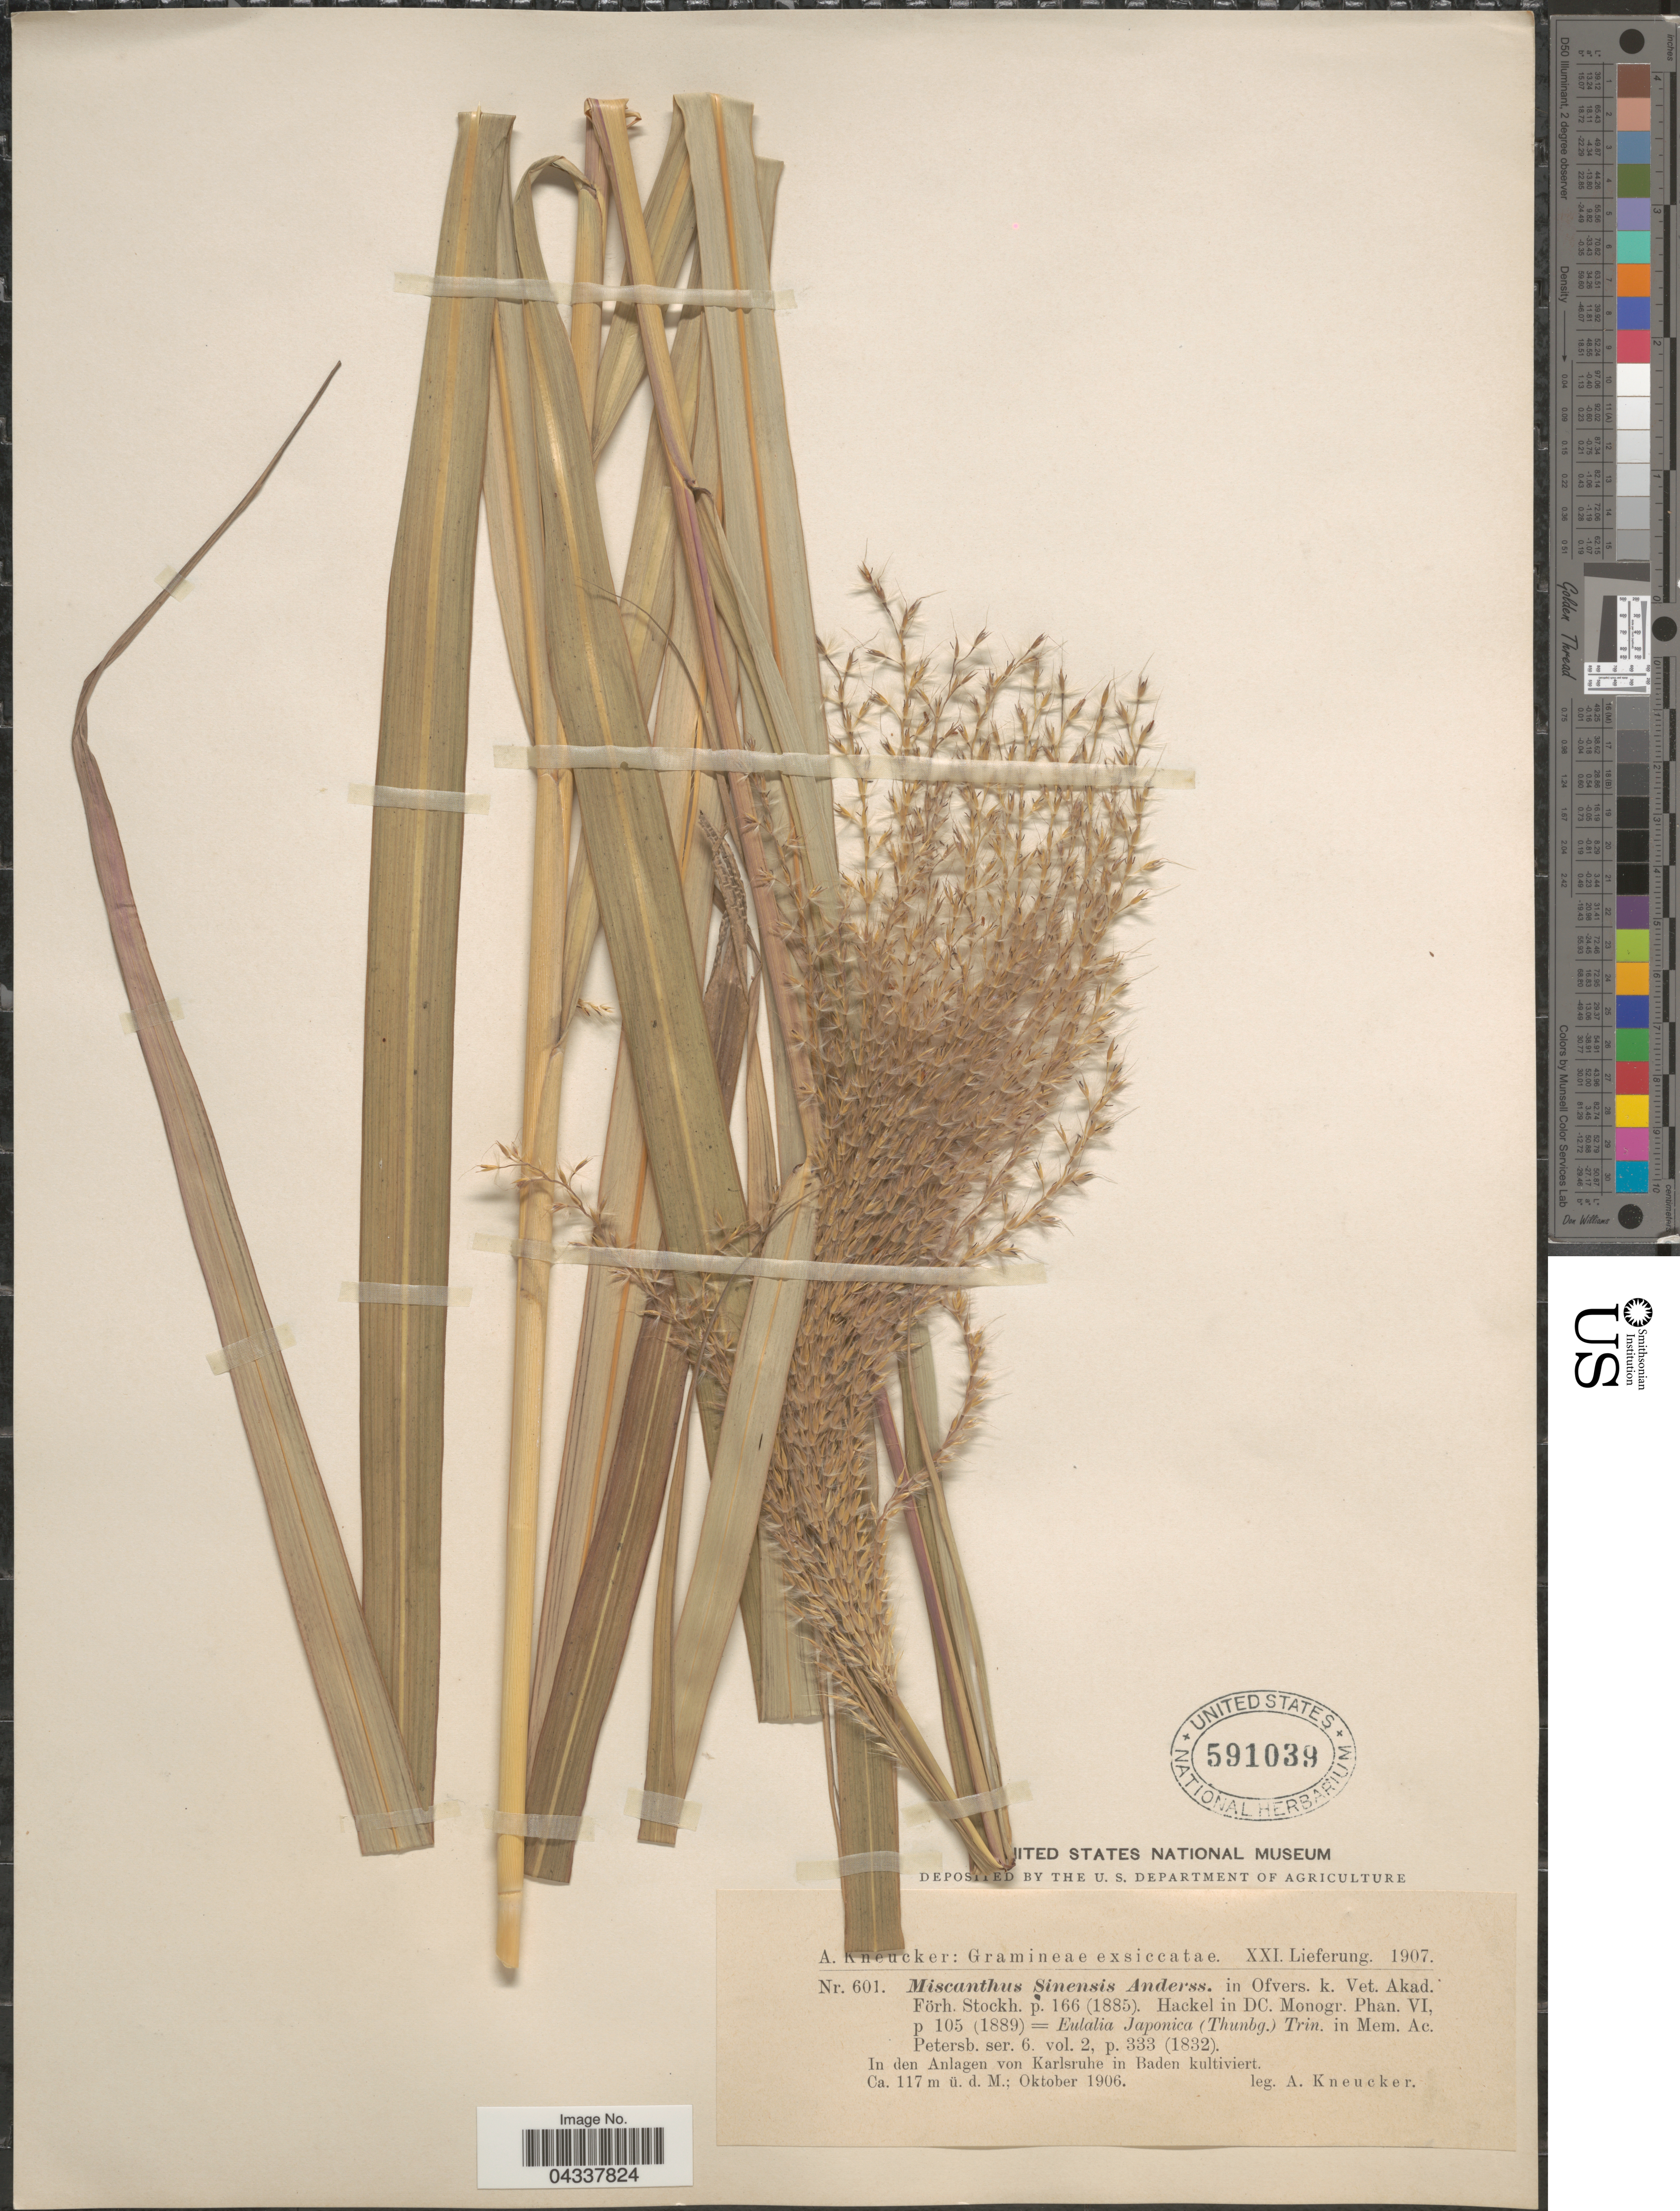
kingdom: Plantae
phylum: Tracheophyta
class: Liliopsida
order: Poales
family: Poaceae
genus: Miscanthus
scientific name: Miscanthus sinensis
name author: Andersson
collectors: A. Kneucker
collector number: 601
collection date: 1906-10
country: Germany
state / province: Baden-Württemberg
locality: In den Anlagen von Karlsruhe in Baden kultiviert.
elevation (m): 117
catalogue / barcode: US 591039